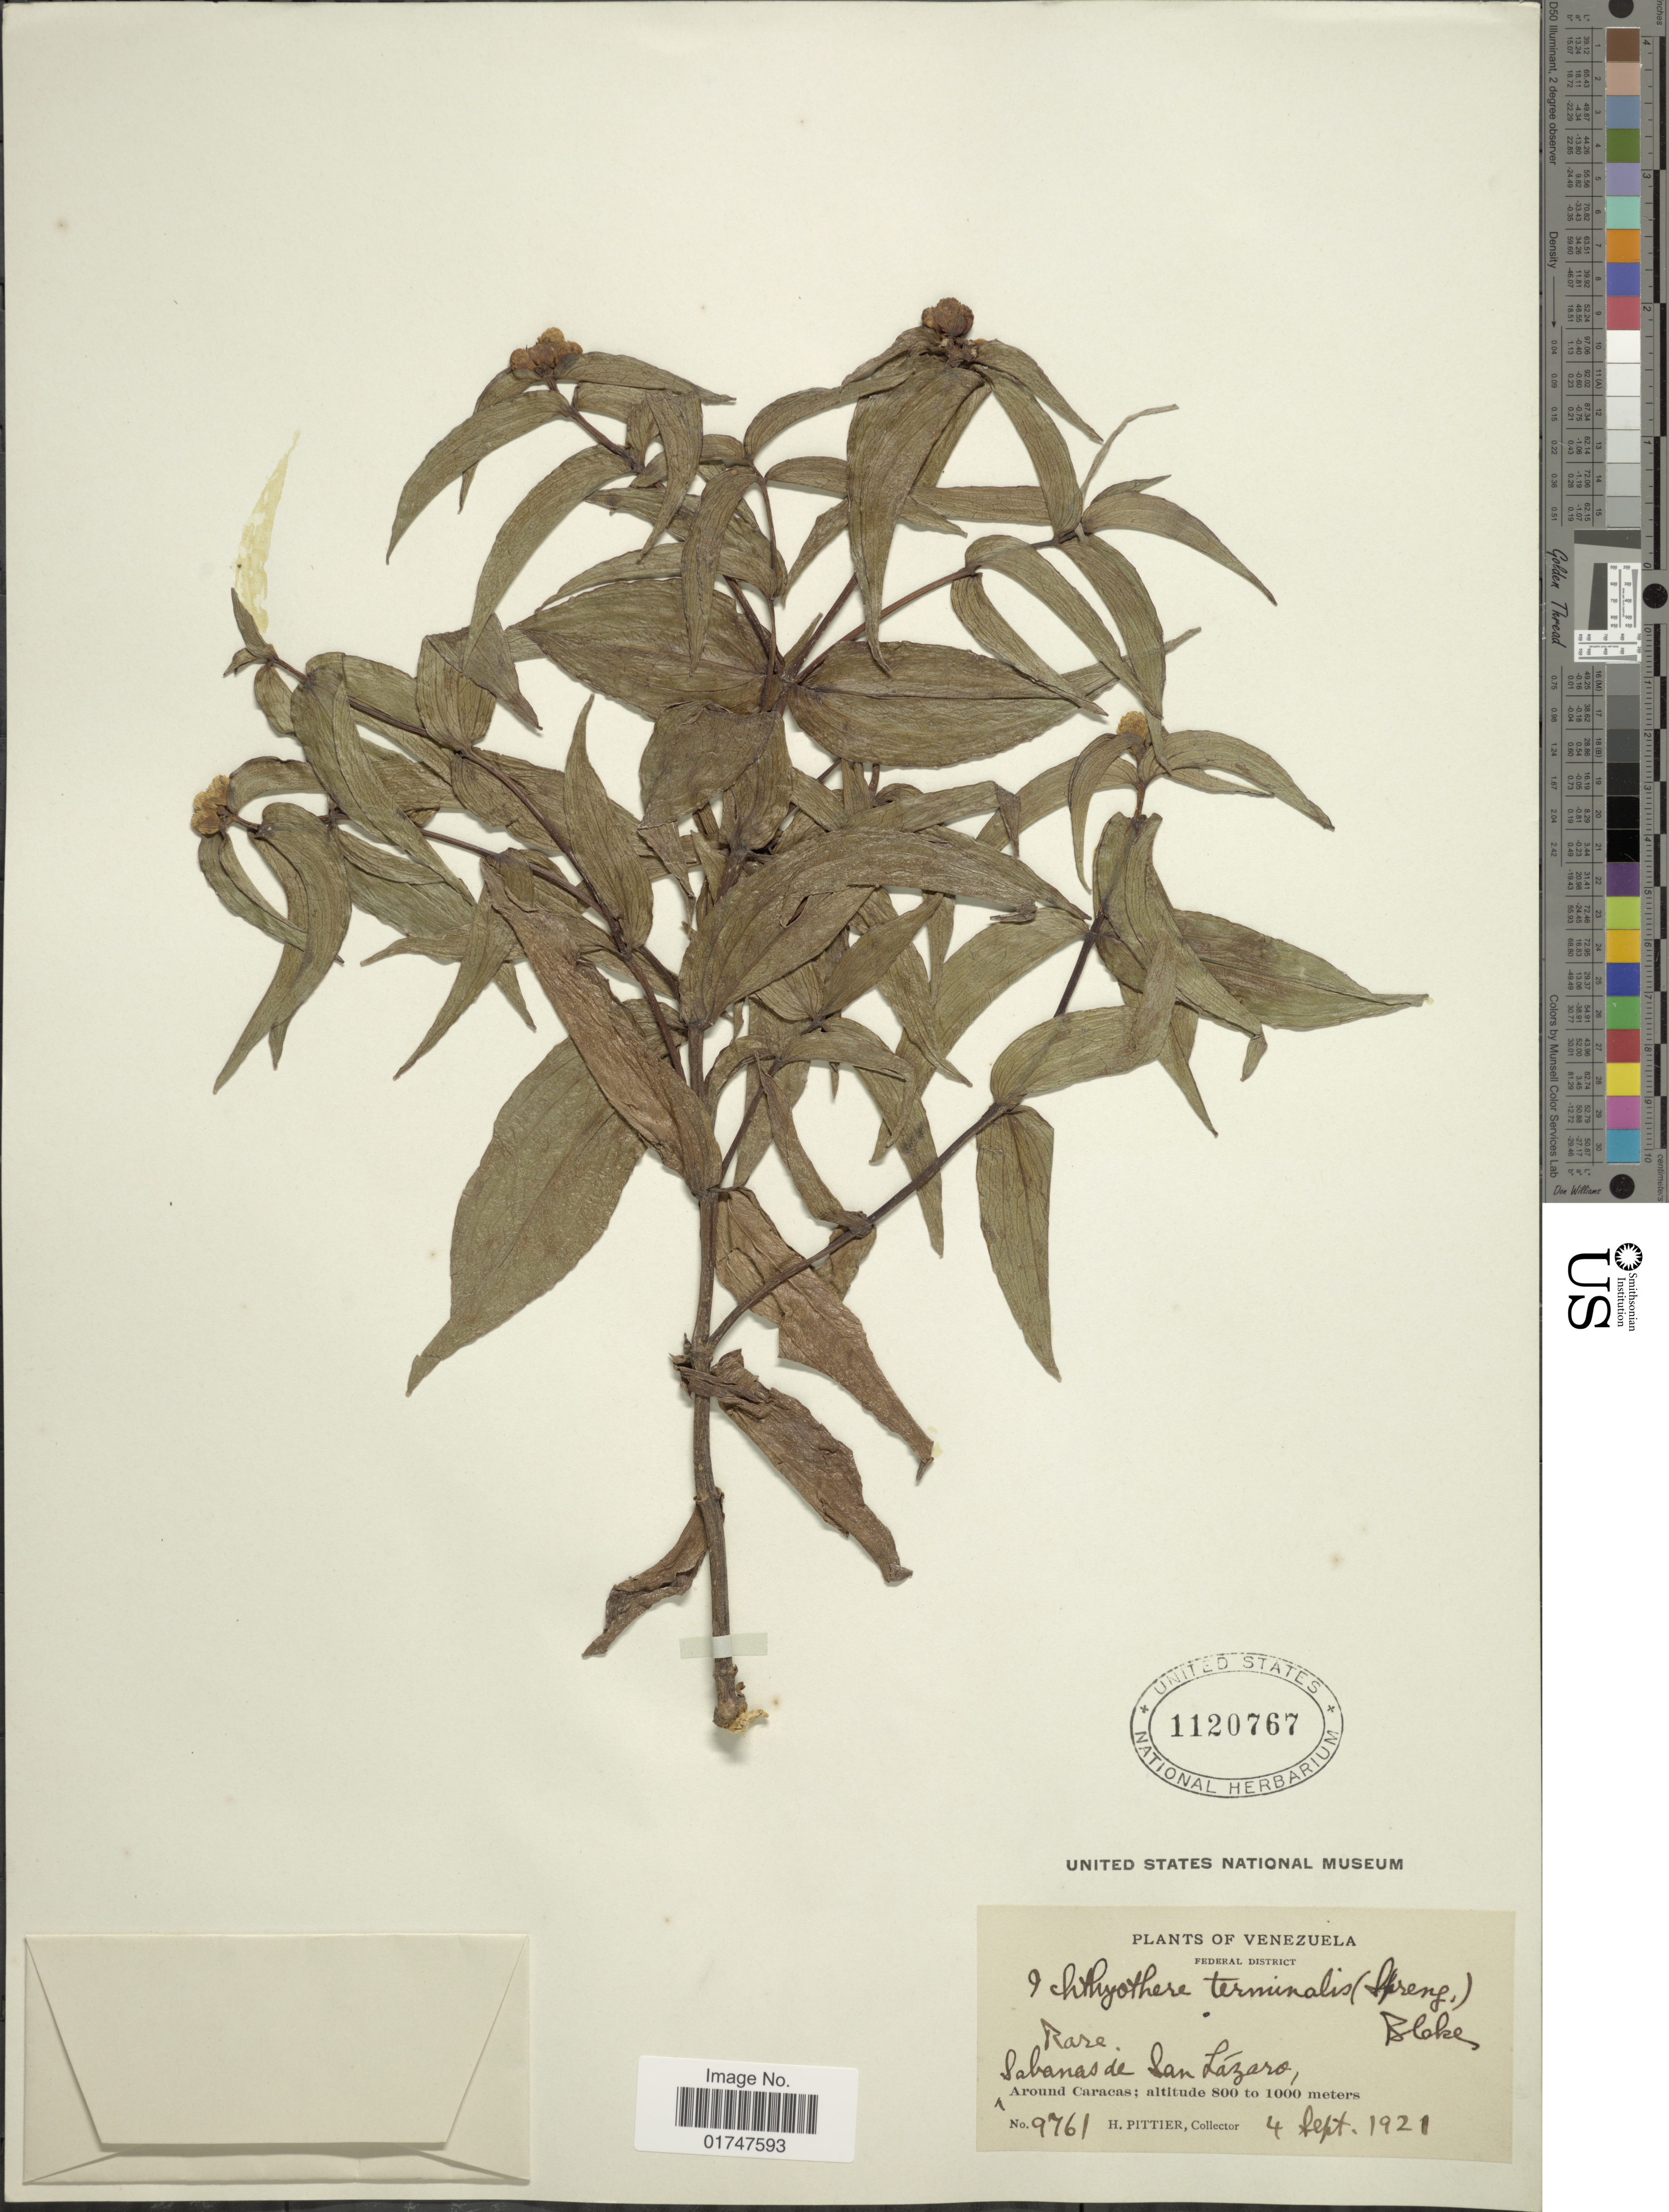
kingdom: Plantae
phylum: Tracheophyta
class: Magnoliopsida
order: Asterales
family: Asteraceae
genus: Ichthyothere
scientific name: Ichthyothere terminalis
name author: (Spreng.) S.F. Blake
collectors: H. F. Pittier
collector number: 9761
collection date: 1921-09-04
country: Venezuela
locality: Federal District. Sabanas de San Lázaro, Around Caracas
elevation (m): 800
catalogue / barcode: US 1120767